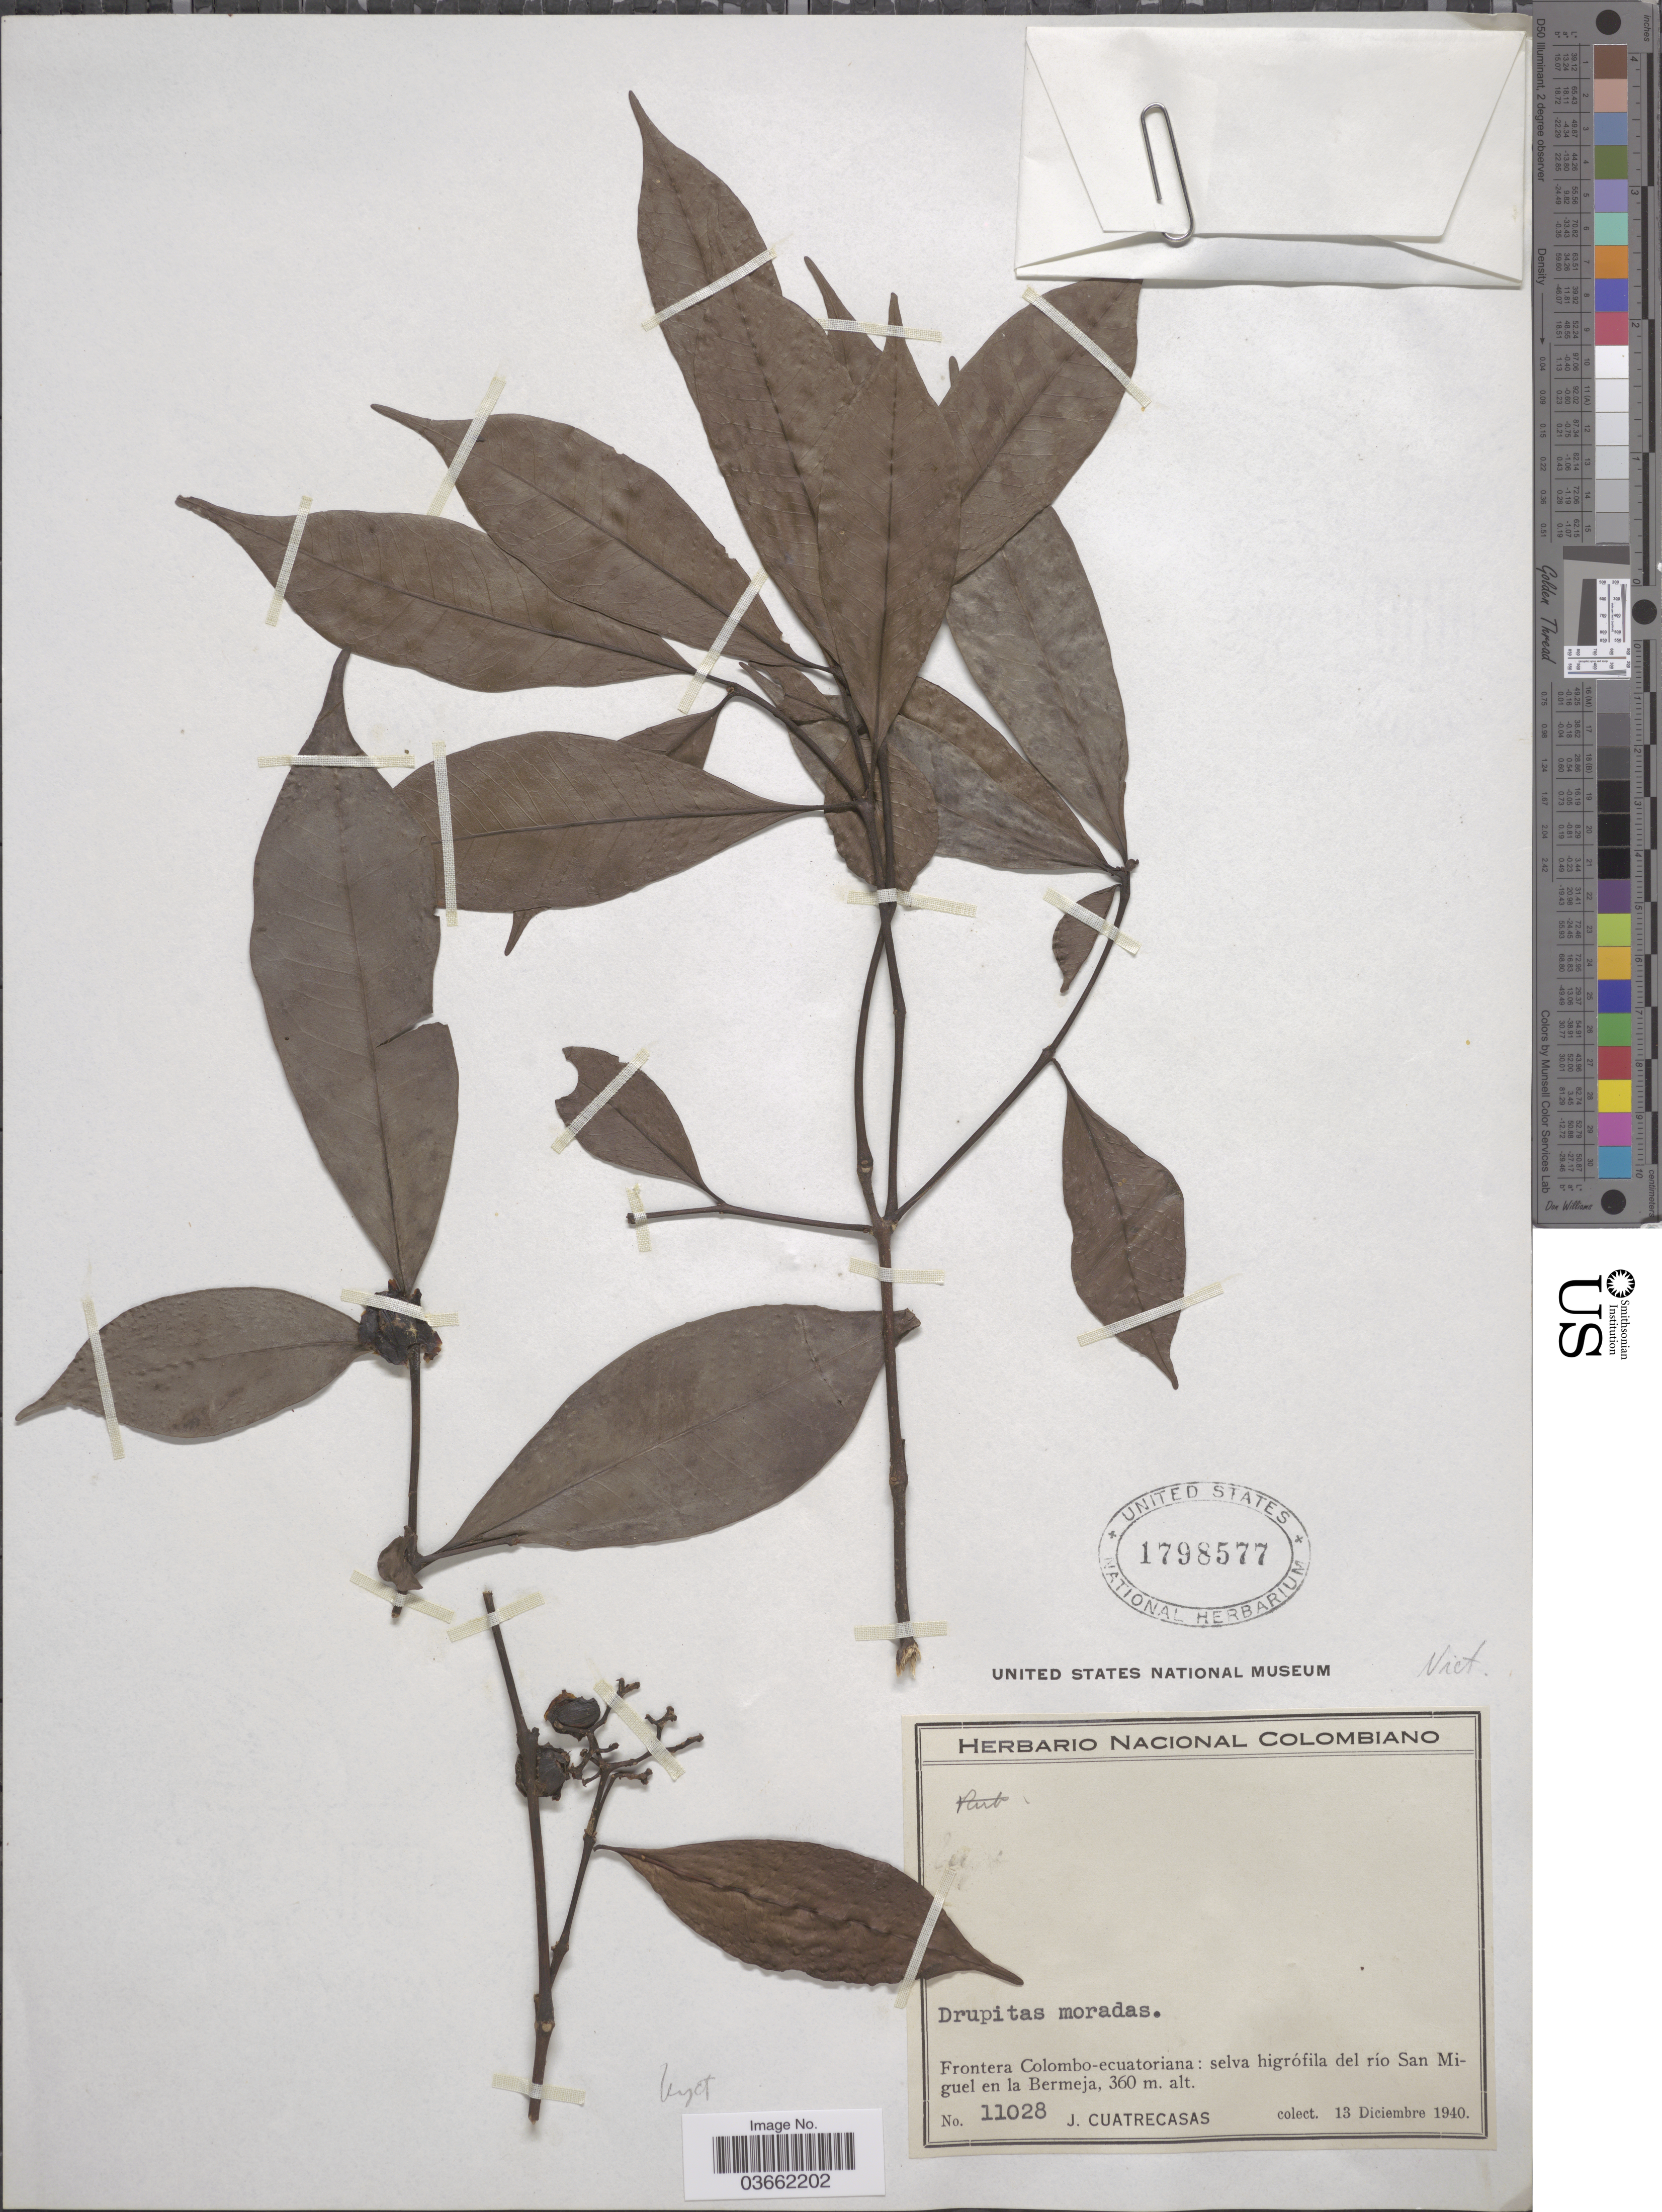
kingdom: Plantae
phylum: Tracheophyta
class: Magnoliopsida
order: Caryophyllales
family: Nyctaginaceae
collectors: J. Cuatrecasas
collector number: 11028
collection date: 1940-12-13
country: Colombia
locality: Frontera Colombo-ecuatoriana: selva higrófila del río San Miguel en la Bermeja.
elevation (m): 360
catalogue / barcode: US 1798577